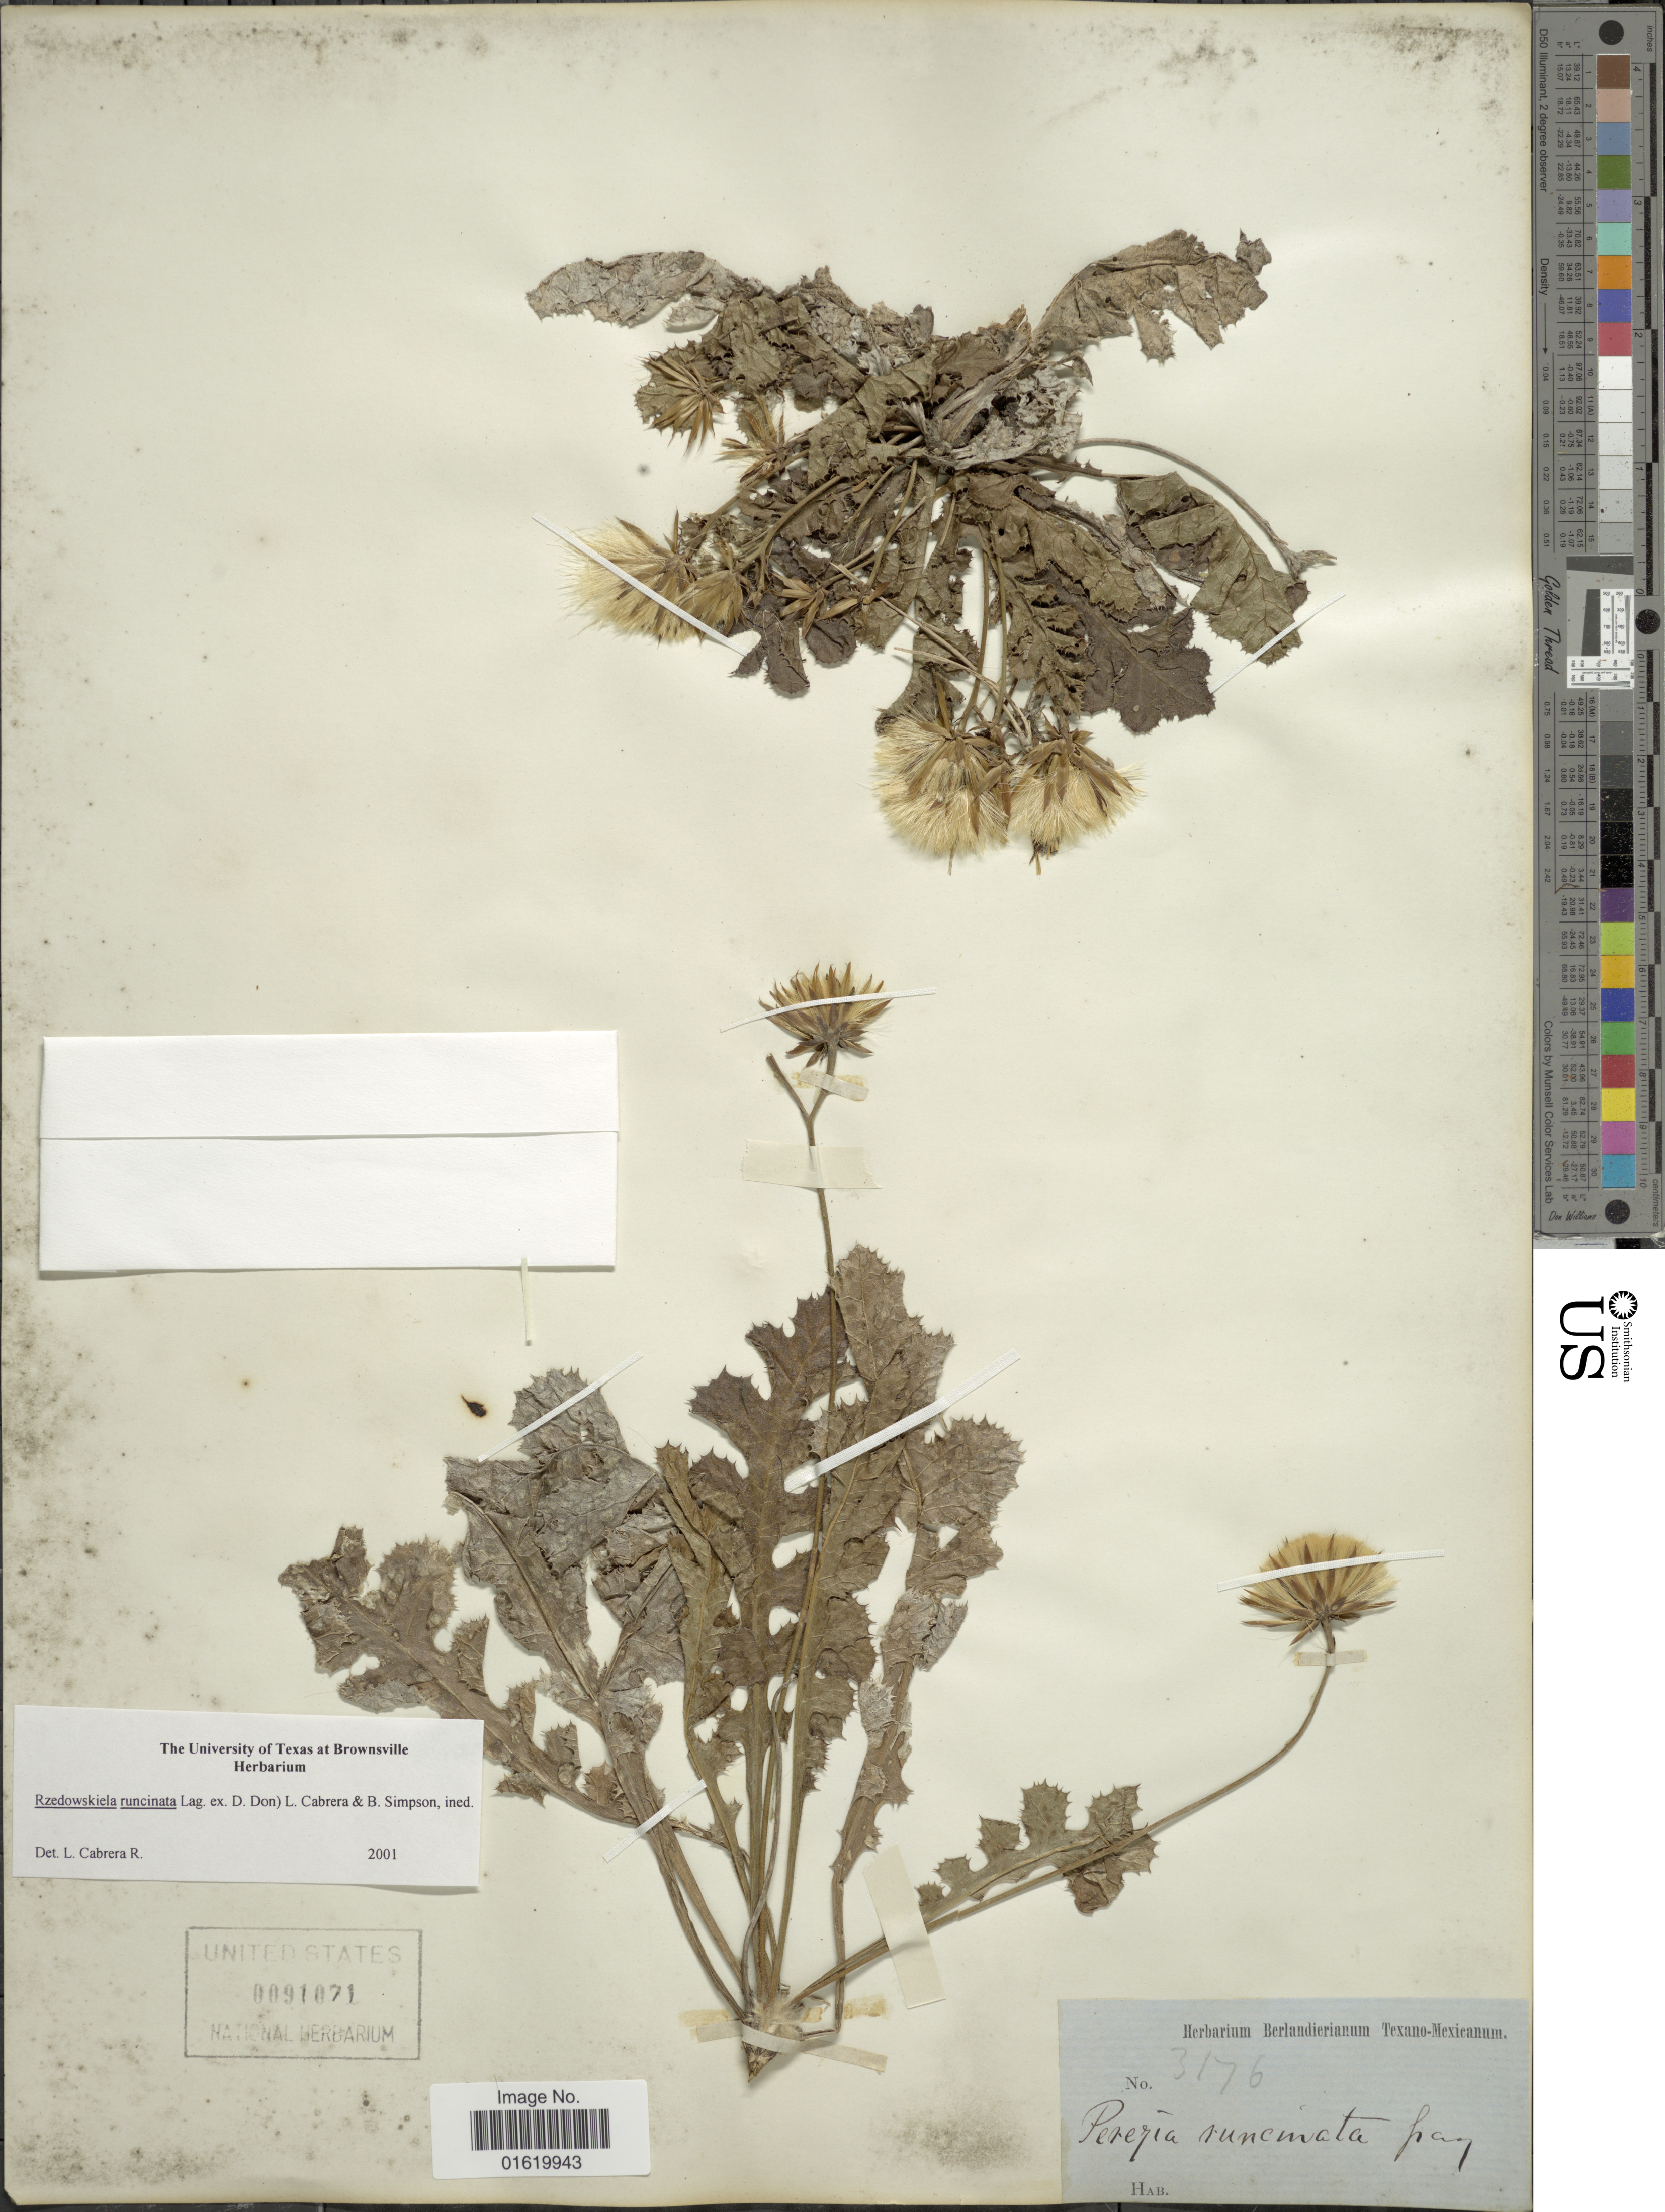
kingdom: Plantae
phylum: Tracheophyta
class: Magnoliopsida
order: Asterales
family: Asteraceae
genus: Acourtia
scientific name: Acourtia runcinata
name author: (D. Don) B.L. Turner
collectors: ex Herb. Berlandierianum Texano-Mexicanum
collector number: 3176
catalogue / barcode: US 91071